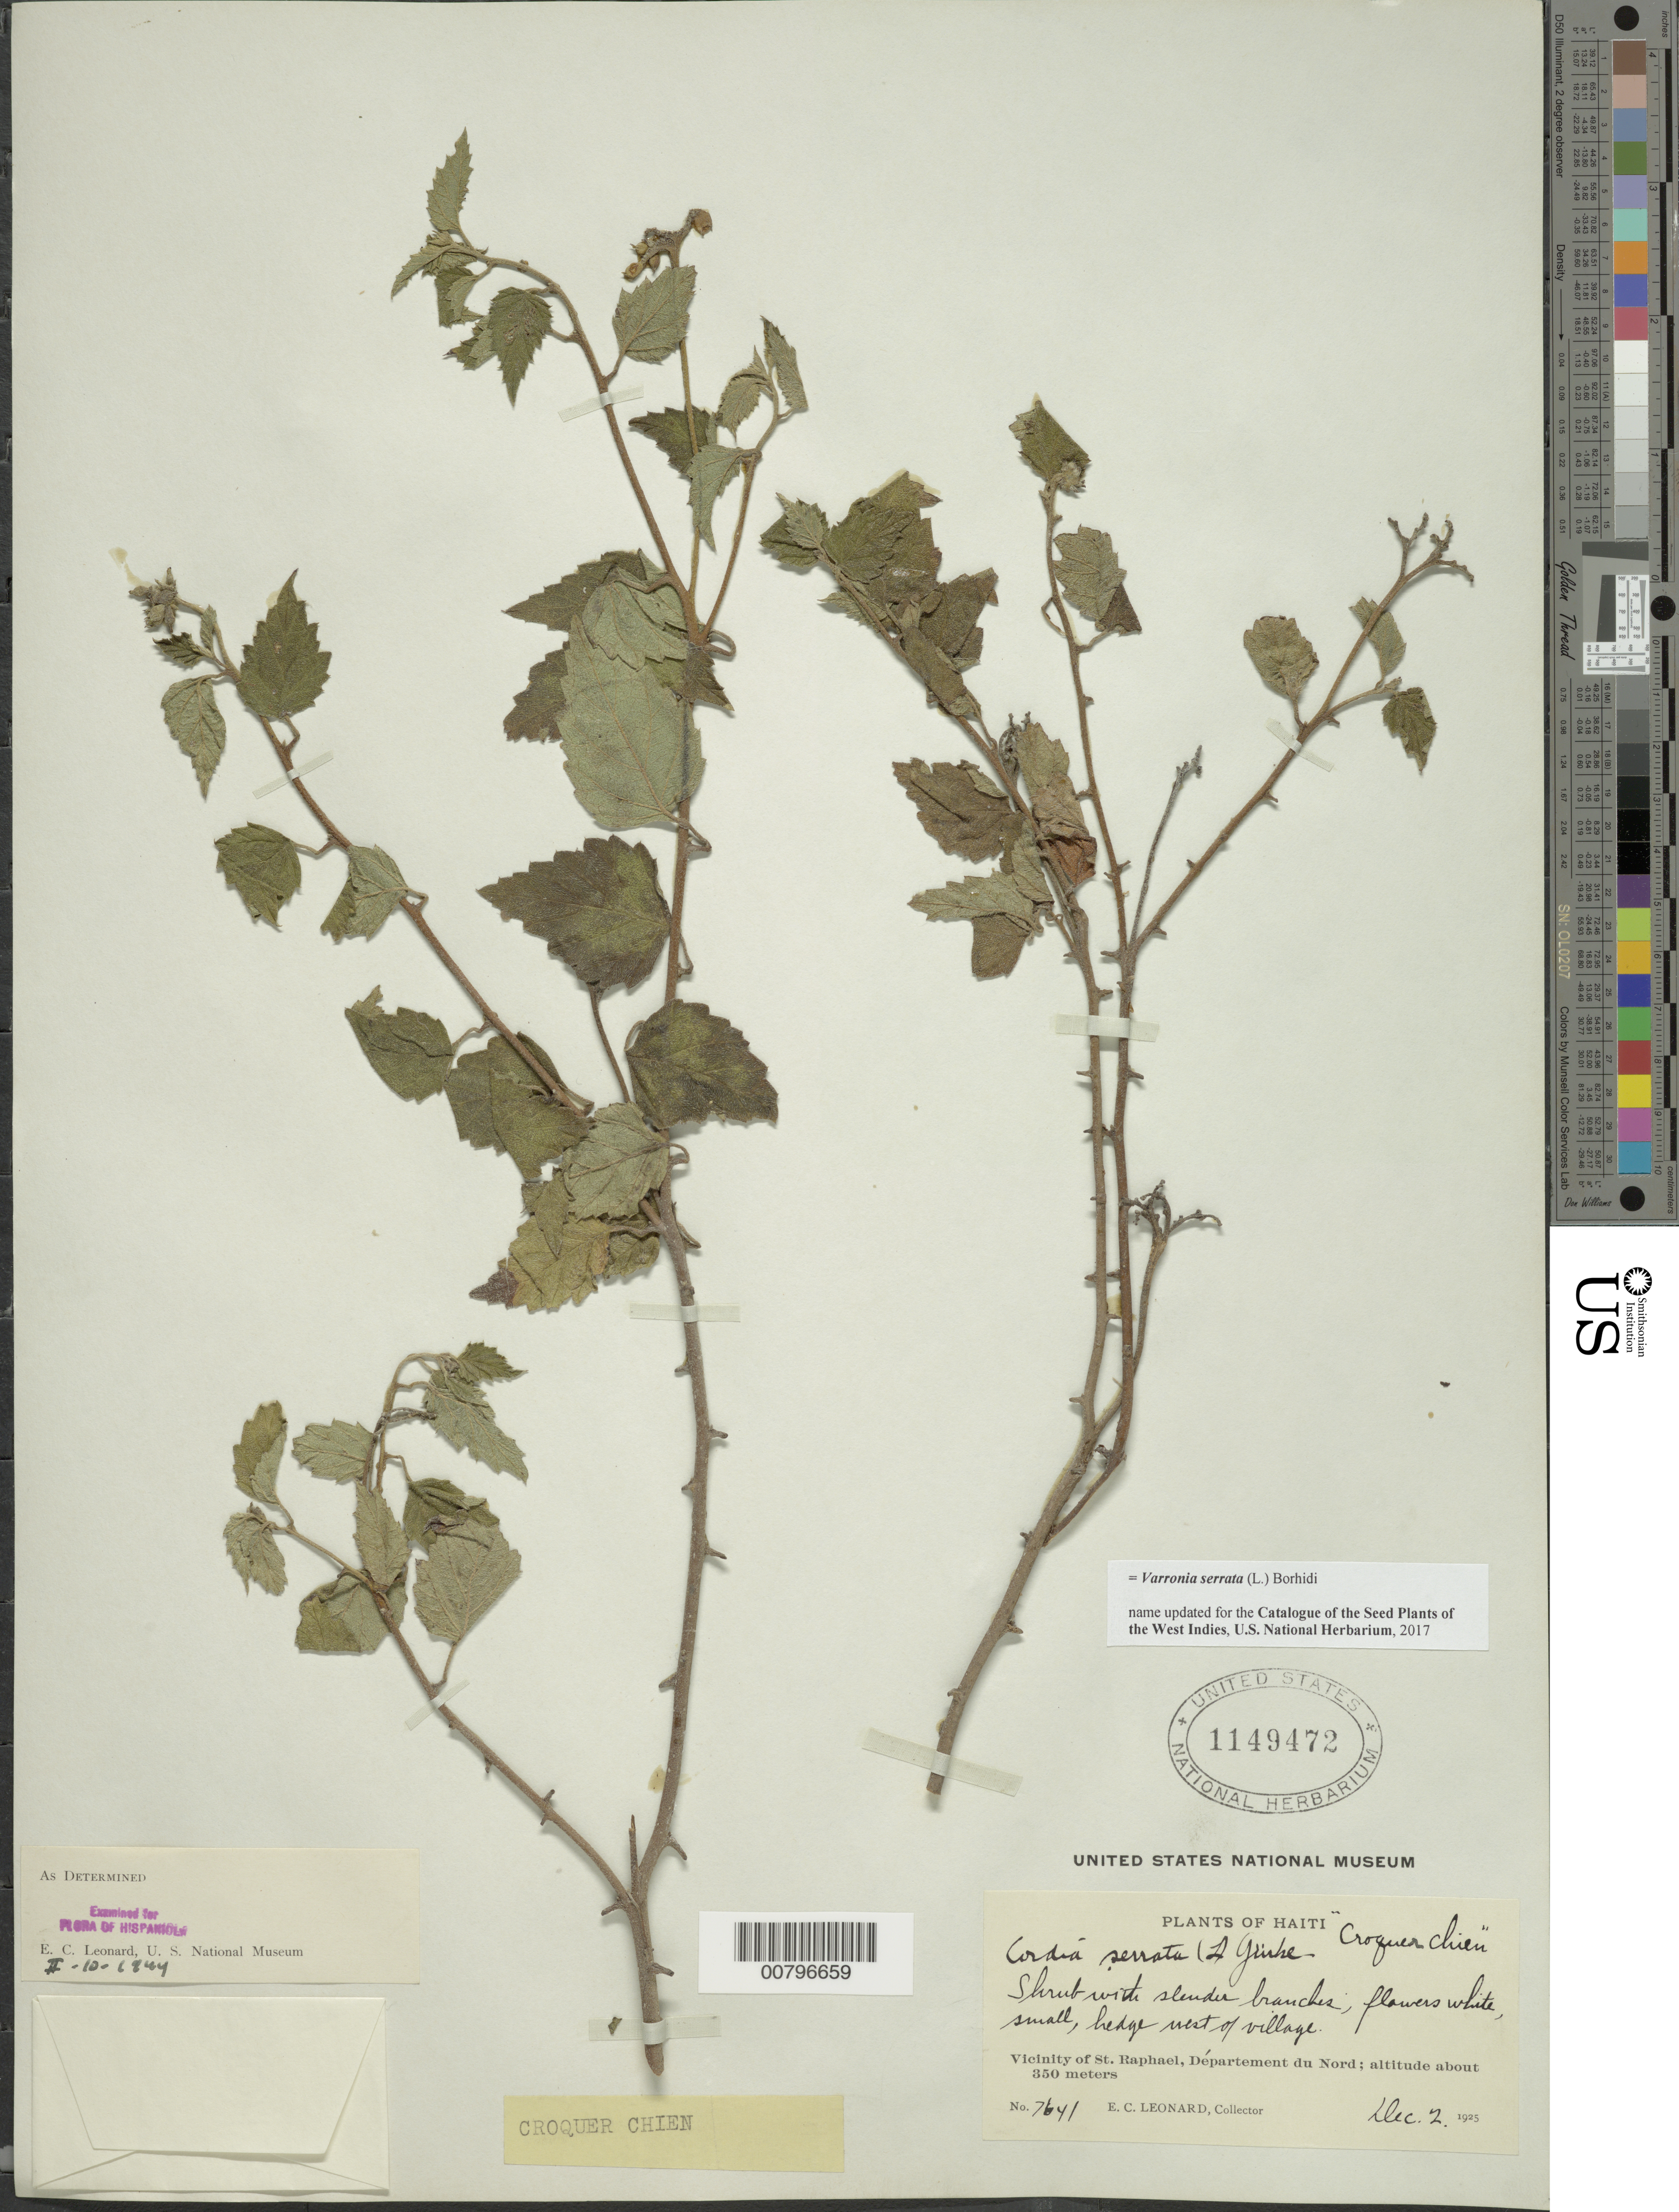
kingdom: Plantae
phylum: Tracheophyta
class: Magnoliopsida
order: Boraginales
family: Cordiaceae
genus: Varronia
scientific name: Varronia serrata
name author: (L.) Borhidi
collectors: E. C. Leonard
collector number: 7641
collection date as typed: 02 Dec 1925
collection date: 1925-12-02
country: Haiti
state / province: Nord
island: Hispaniola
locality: Vicinity of St. Raphael, hedge west of village.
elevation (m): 350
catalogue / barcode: US 1149472